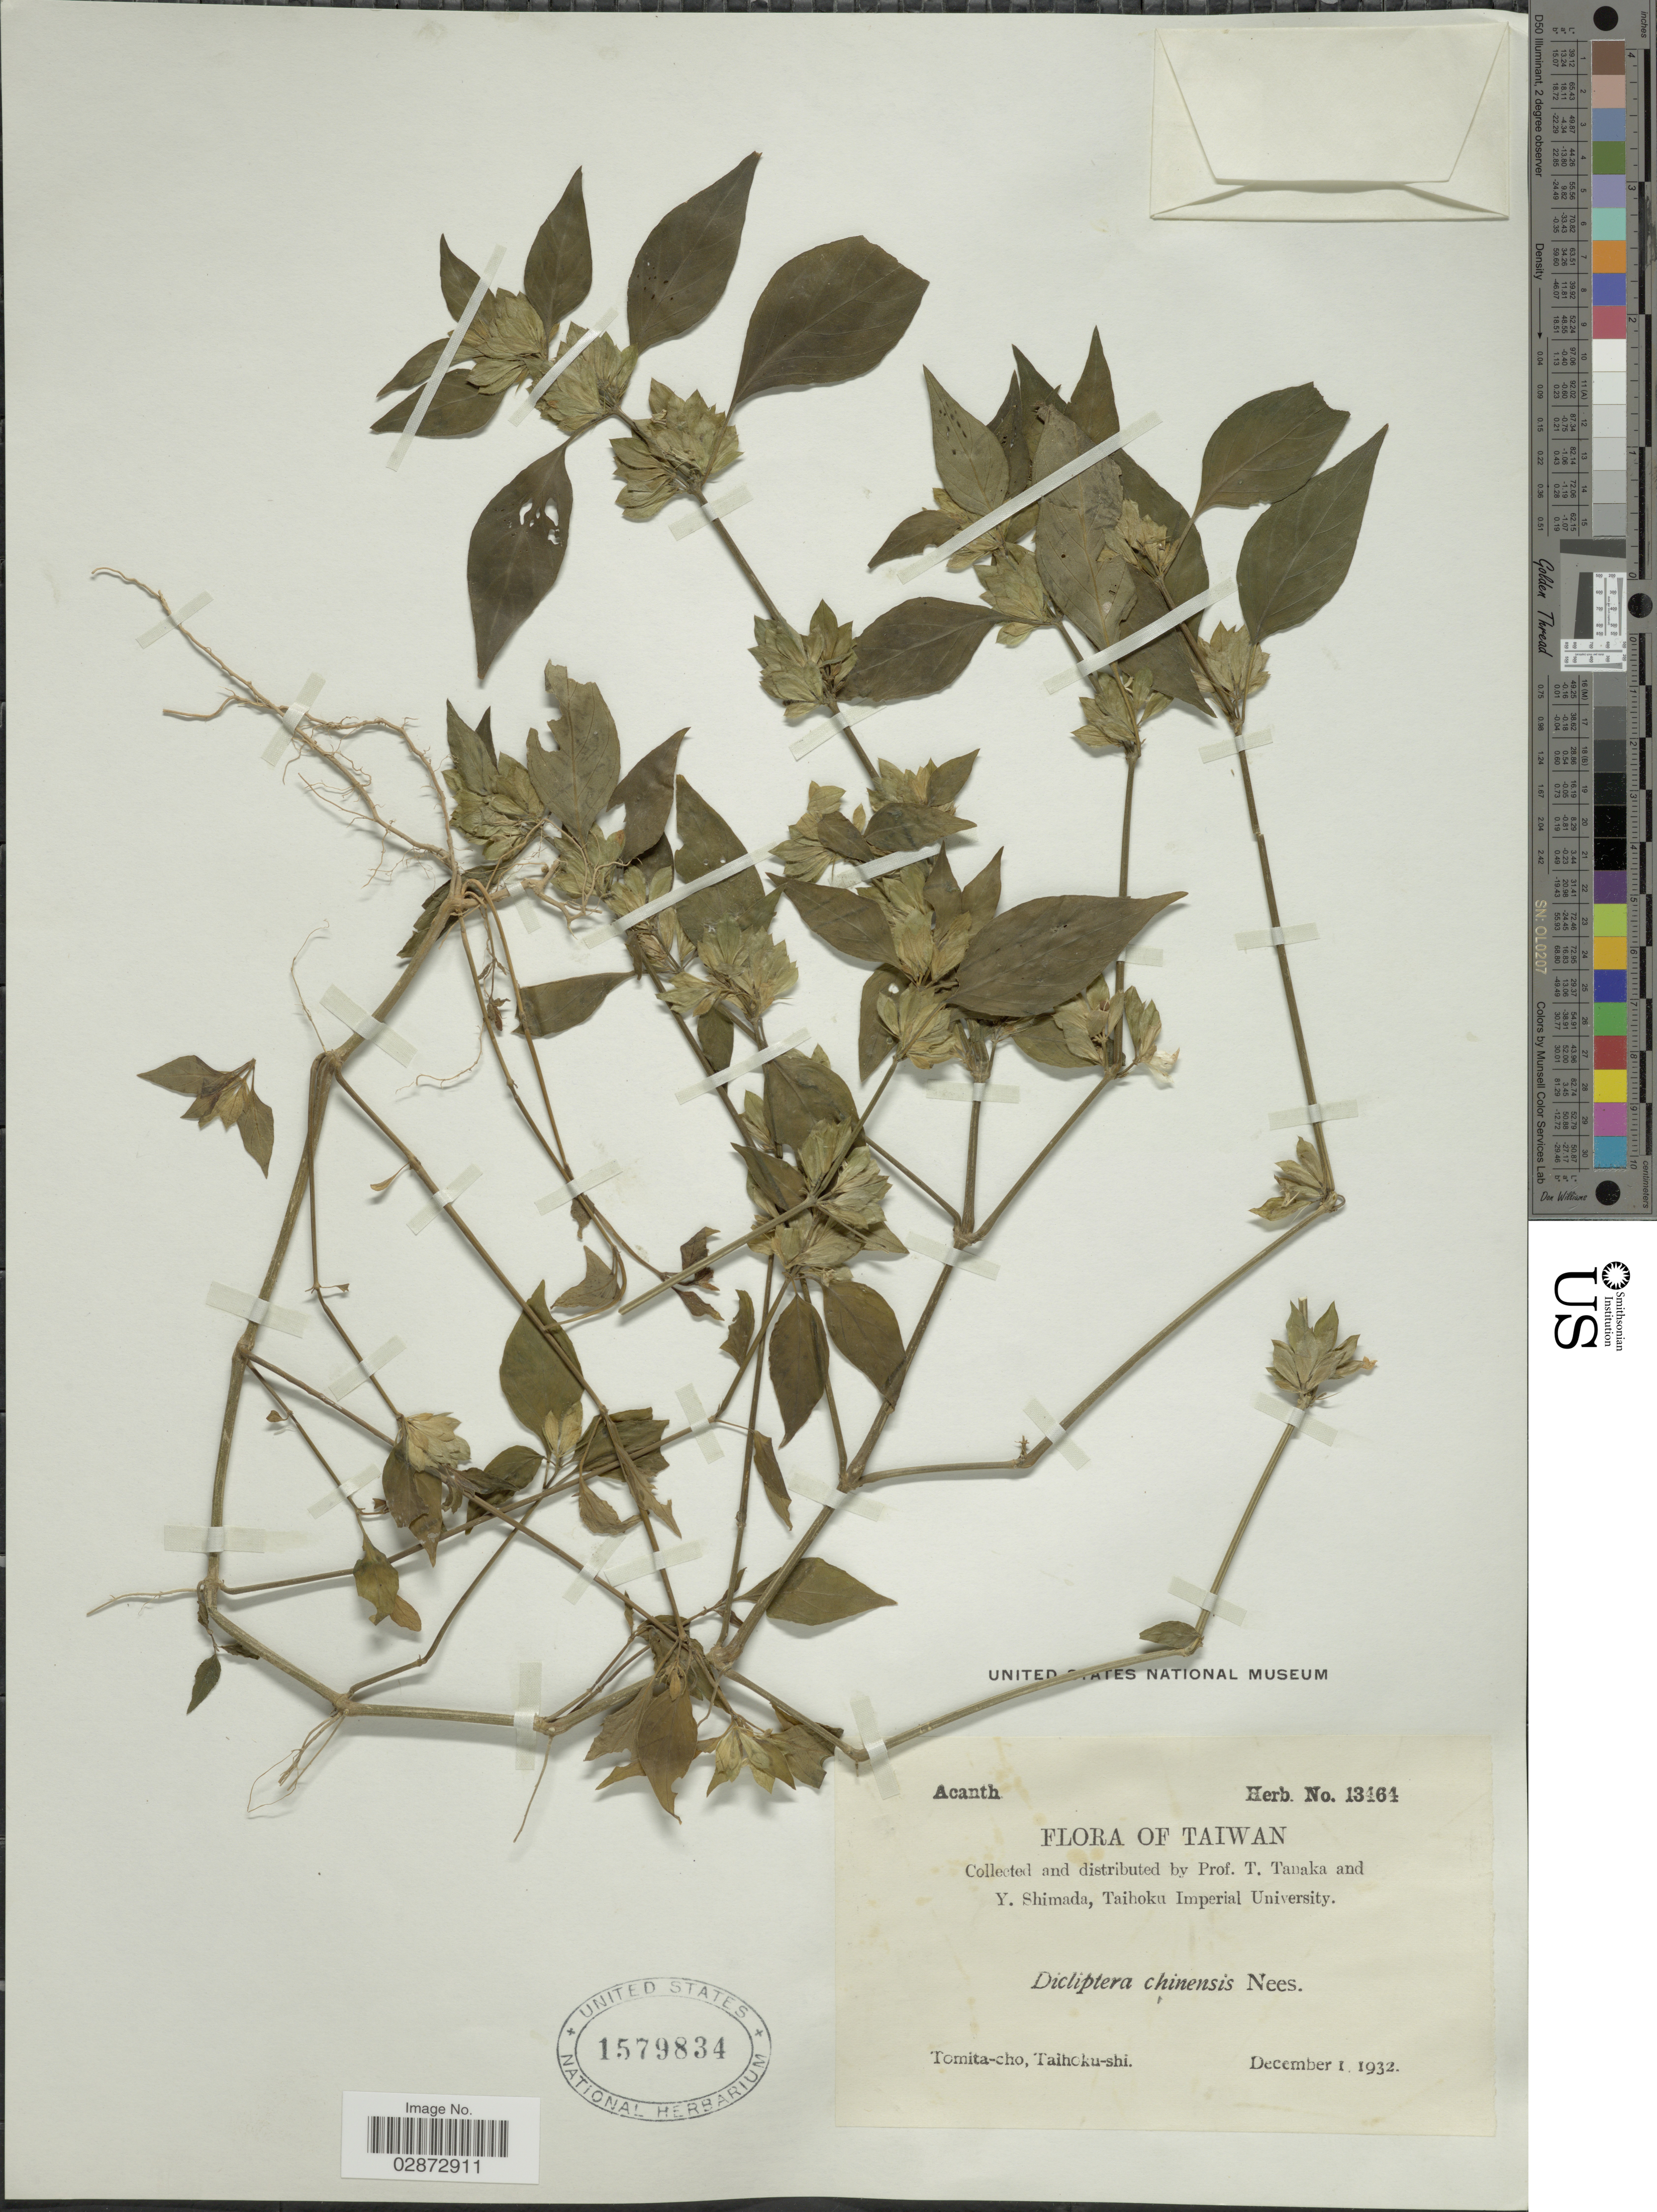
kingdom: Plantae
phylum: Tracheophyta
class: Magnoliopsida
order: Lamiales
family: Acanthaceae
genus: Dicliptera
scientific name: Dicliptera chinensis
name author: (L.) Juss.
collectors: T. Tanaka & Y. Shimada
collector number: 13464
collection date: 1932-12-01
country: Taiwan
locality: Tomita-cho, Taihoku-shi.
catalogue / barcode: US 1579834